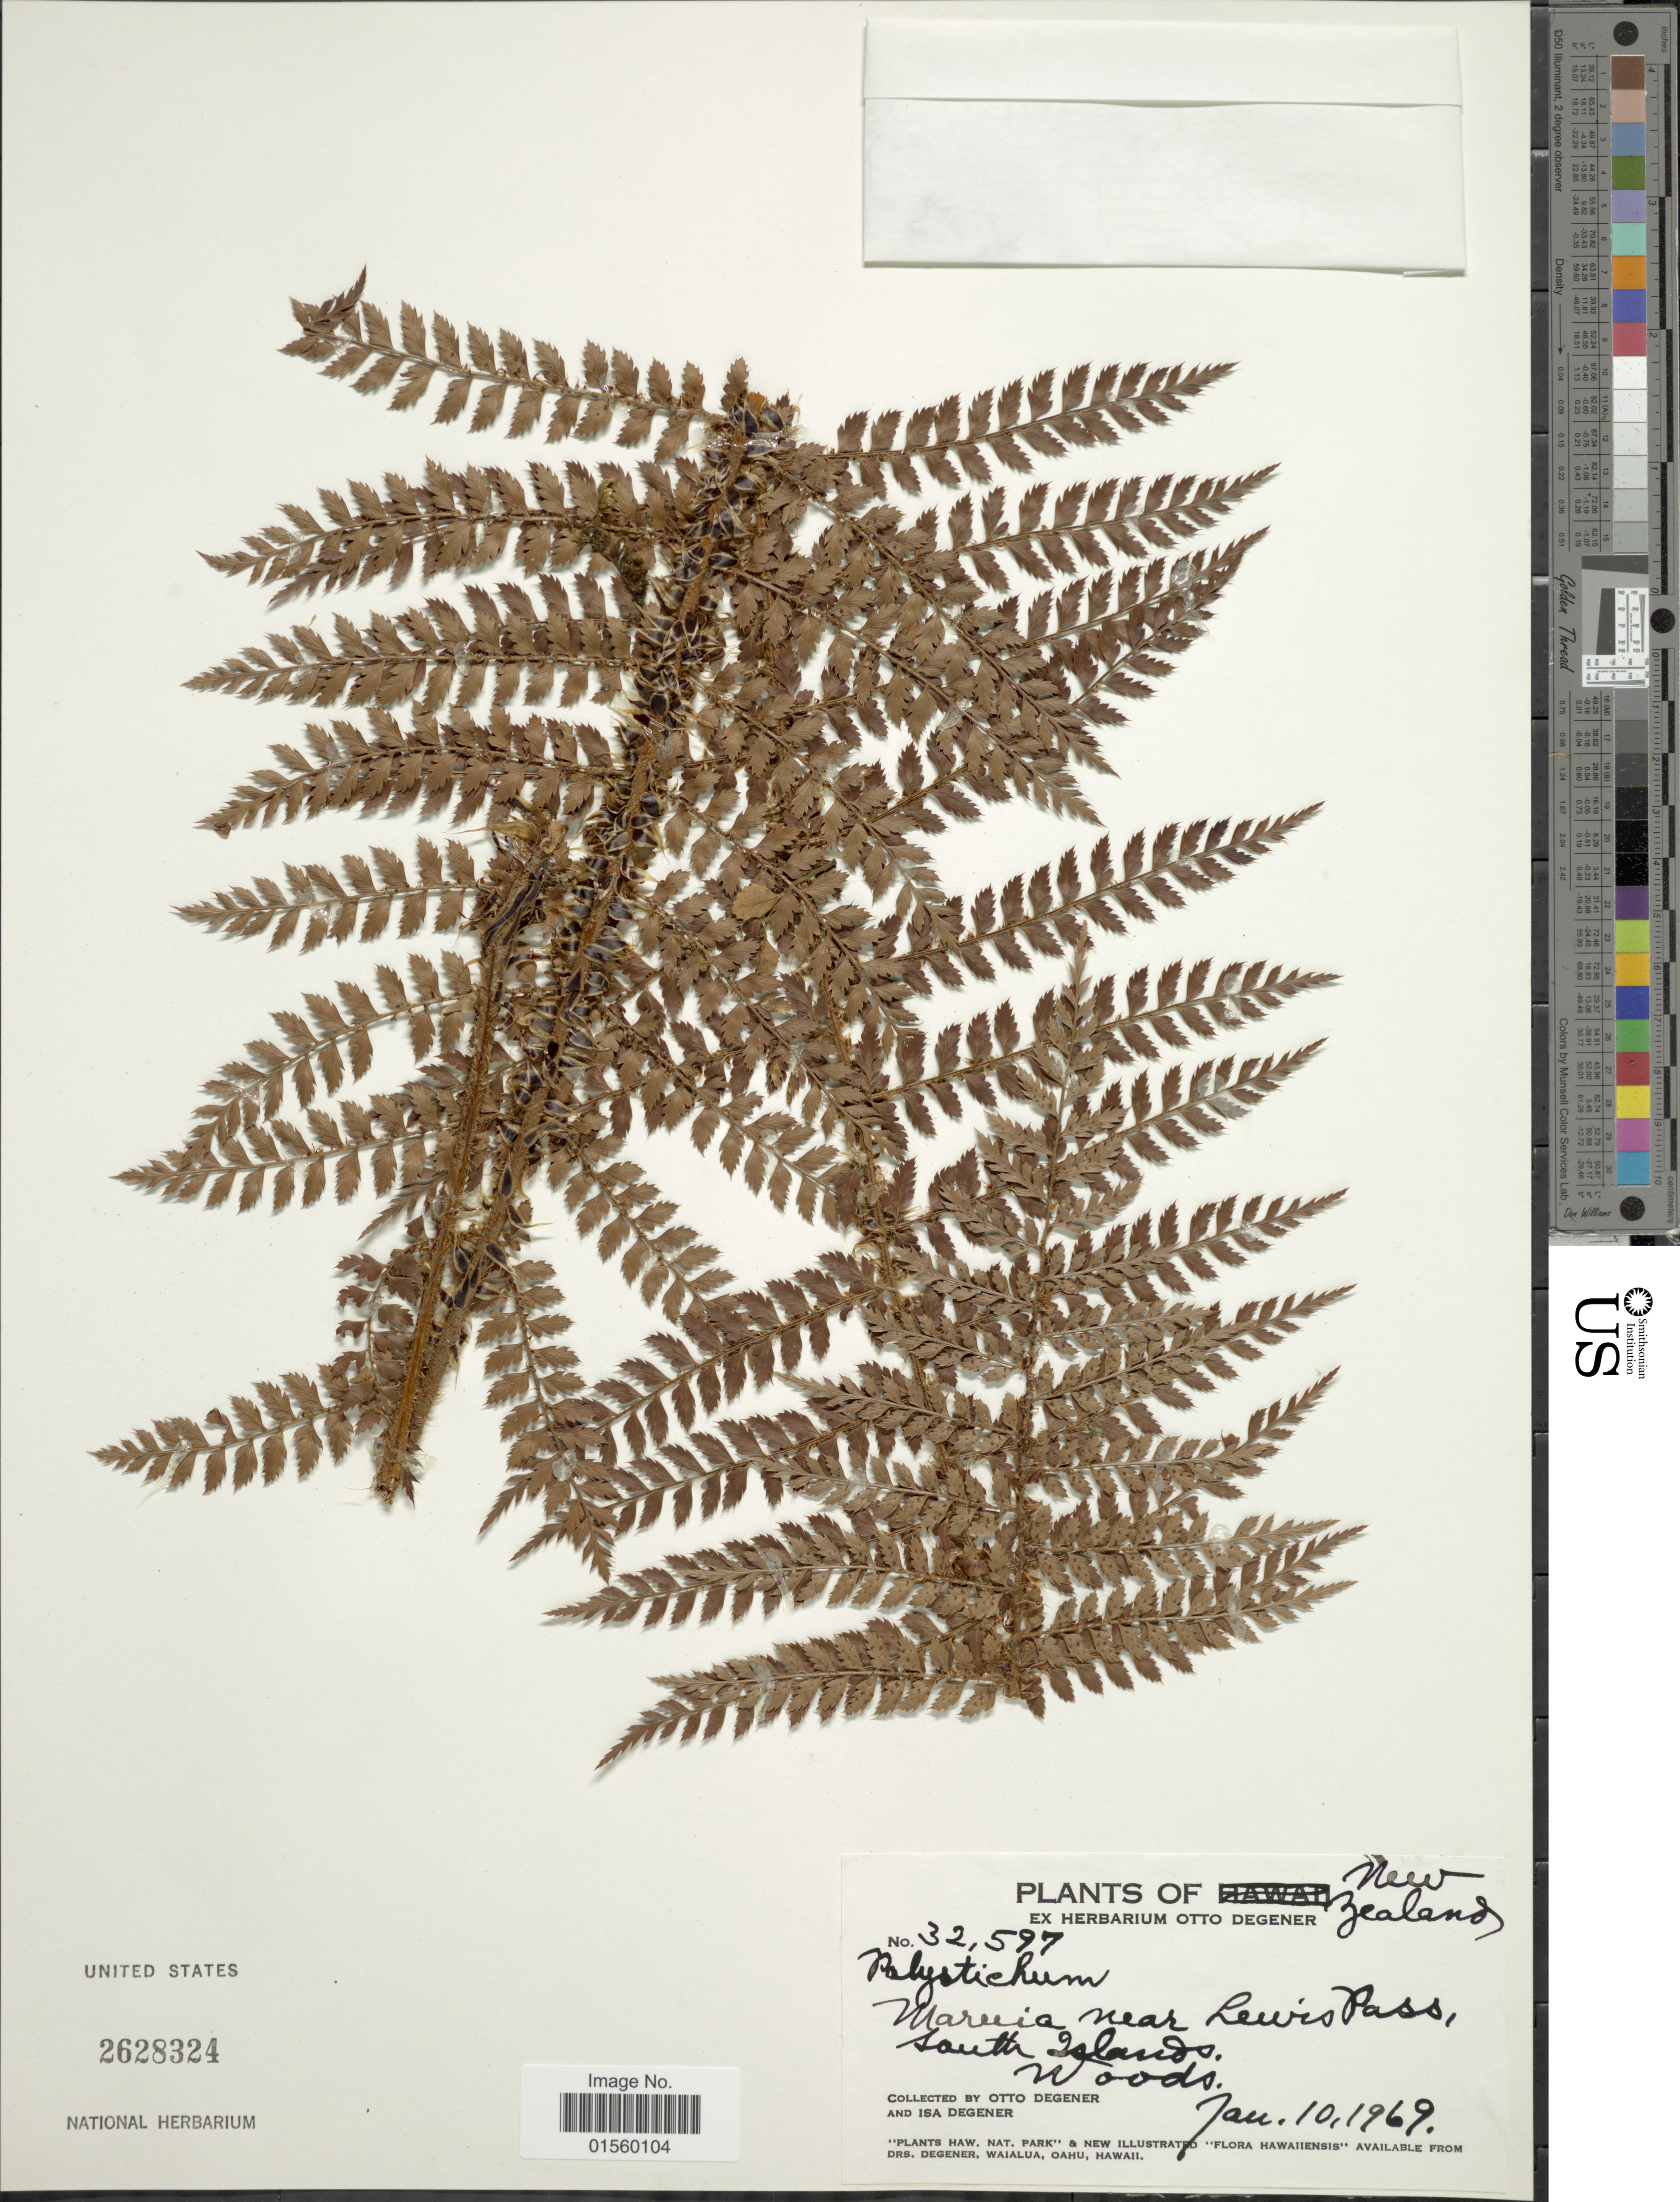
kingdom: Plantae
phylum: Tracheophyta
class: Polypodiopsida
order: Polypodiales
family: Dryopteridaceae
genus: Polystichum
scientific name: Polystichum vestitum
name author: (Sw.) C. Presl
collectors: O. Degener & I. Degener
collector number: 32597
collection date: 1969-01-10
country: New Zealand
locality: Maruia near Lewis Pass, South Islands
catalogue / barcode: US 2628324